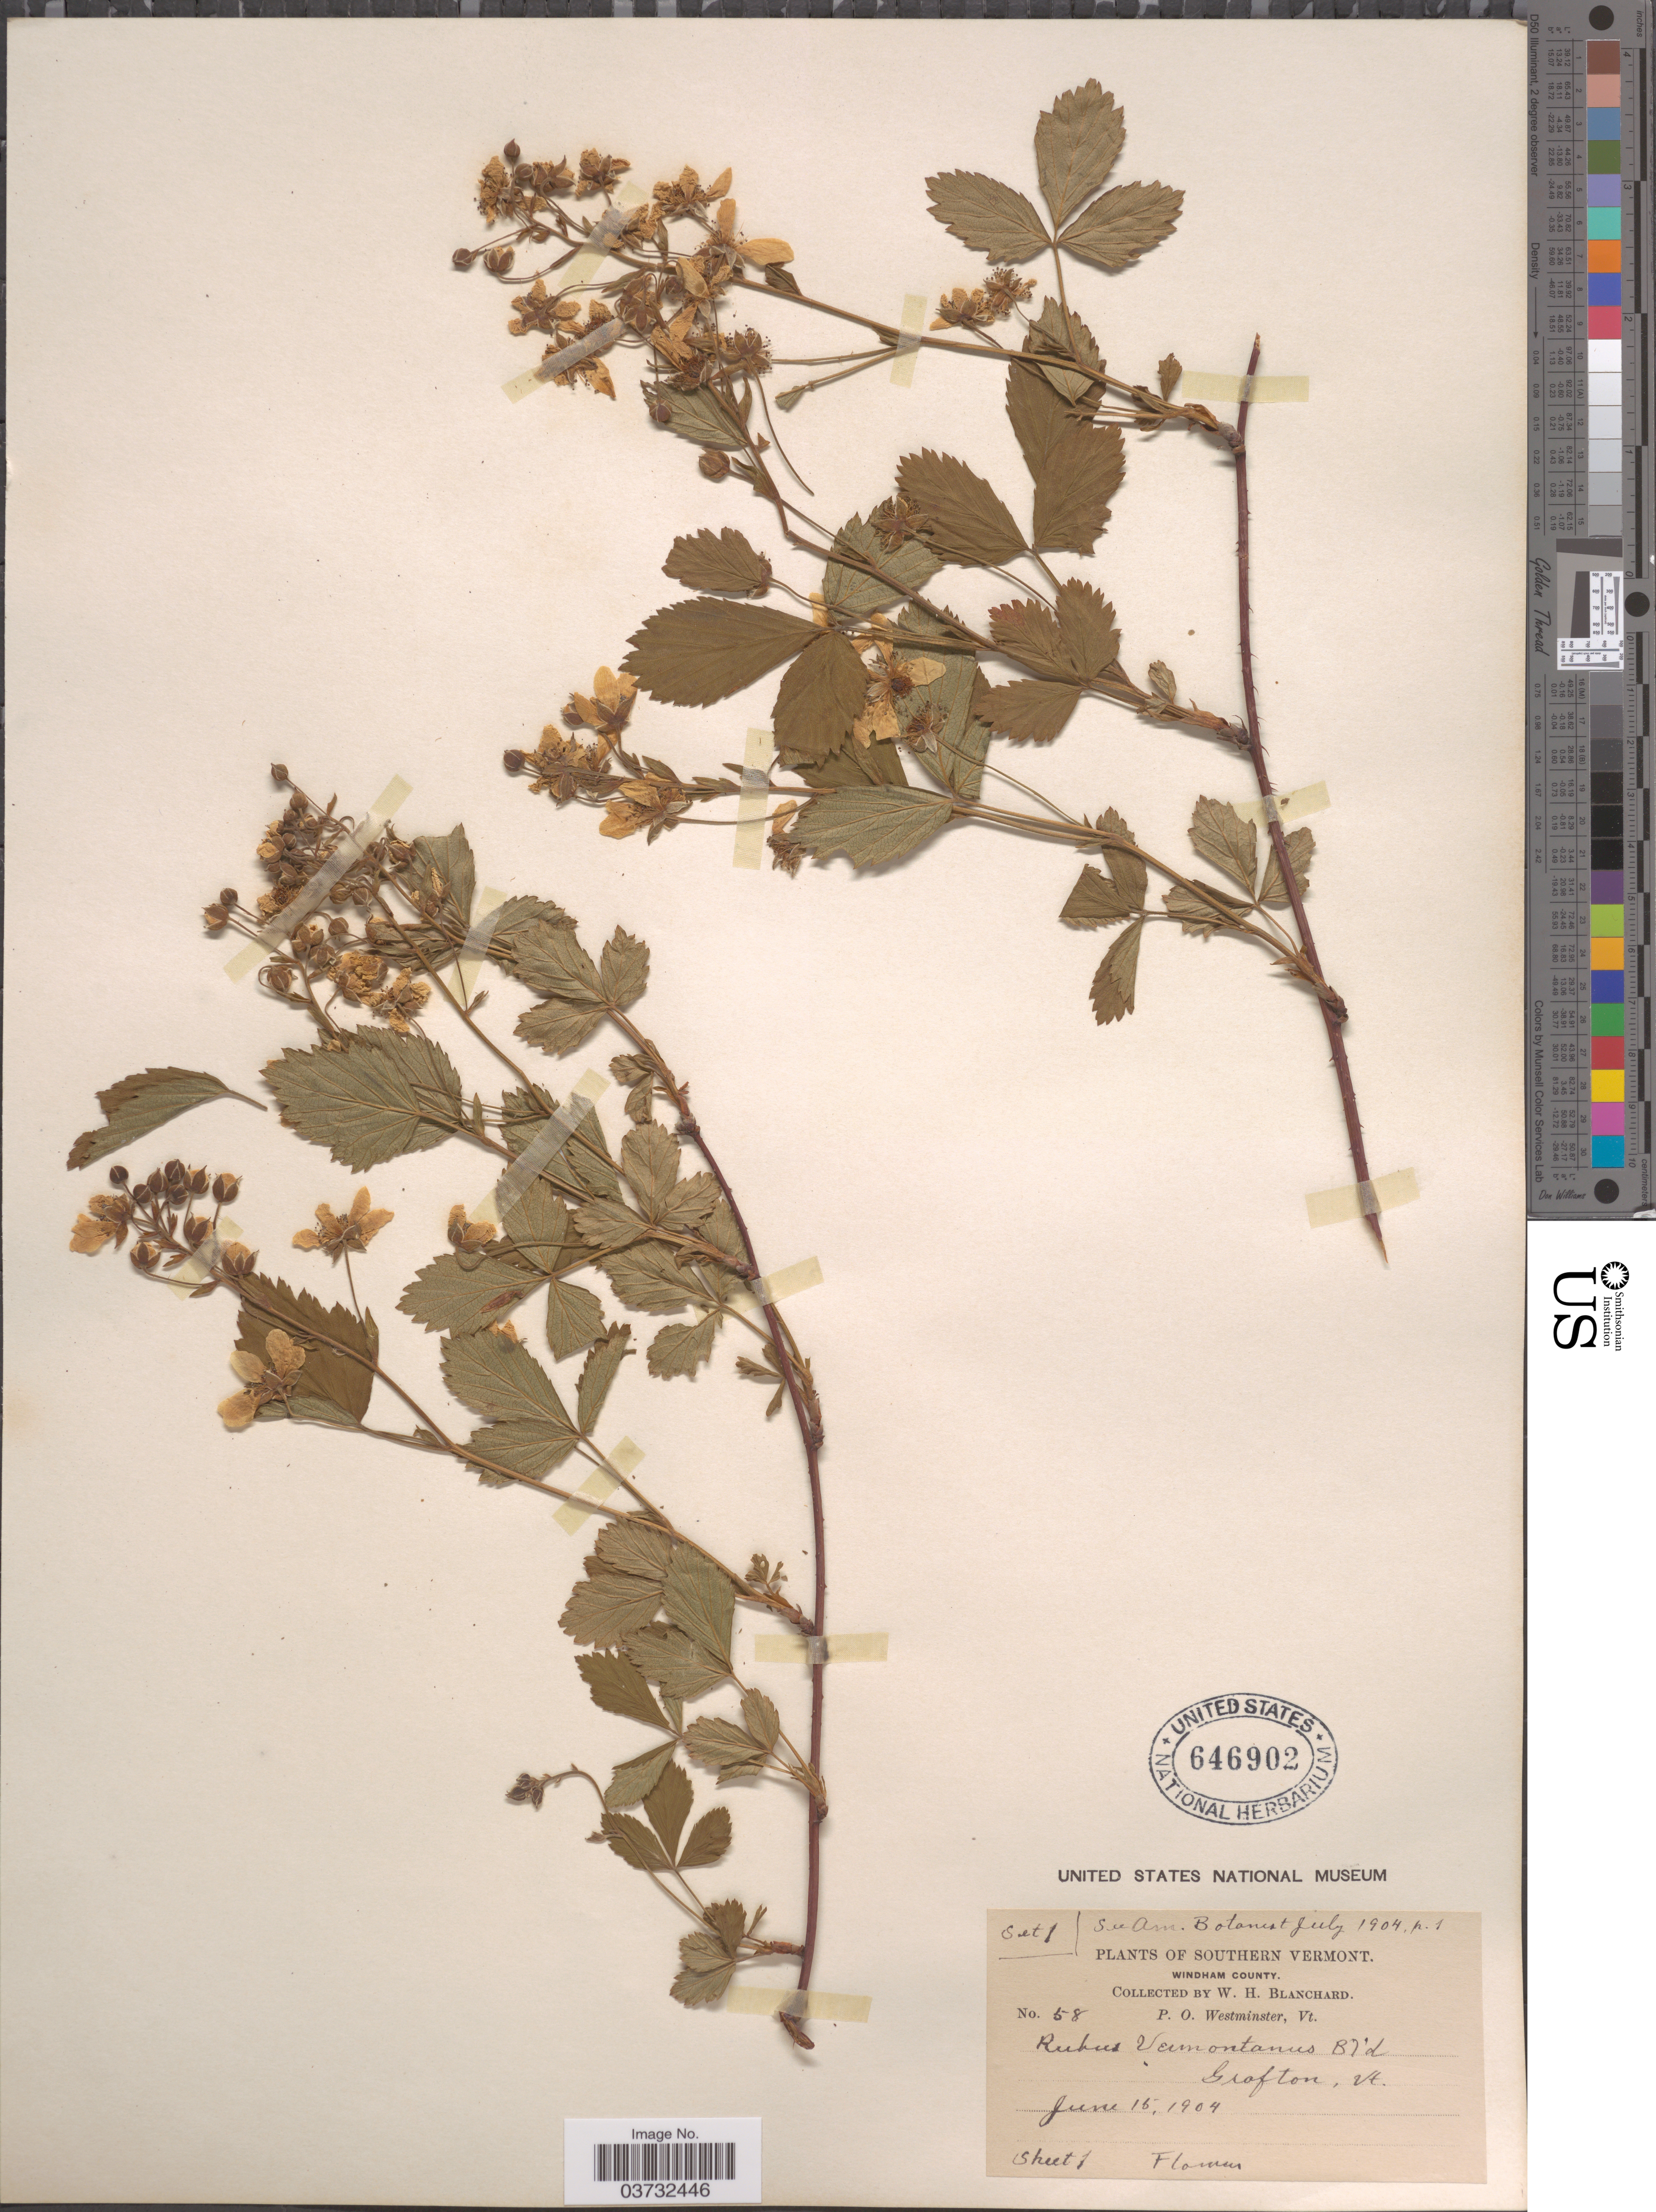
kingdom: Plantae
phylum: Tracheophyta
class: Magnoliopsida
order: Rosales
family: Rosaceae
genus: Rubus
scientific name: Rubus vermontanus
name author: Blanch.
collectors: W. H. Blanchard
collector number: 58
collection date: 1904-06-15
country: United States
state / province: Vermont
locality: Southern Vermont. Windham County. Grafton.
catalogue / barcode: US 646902